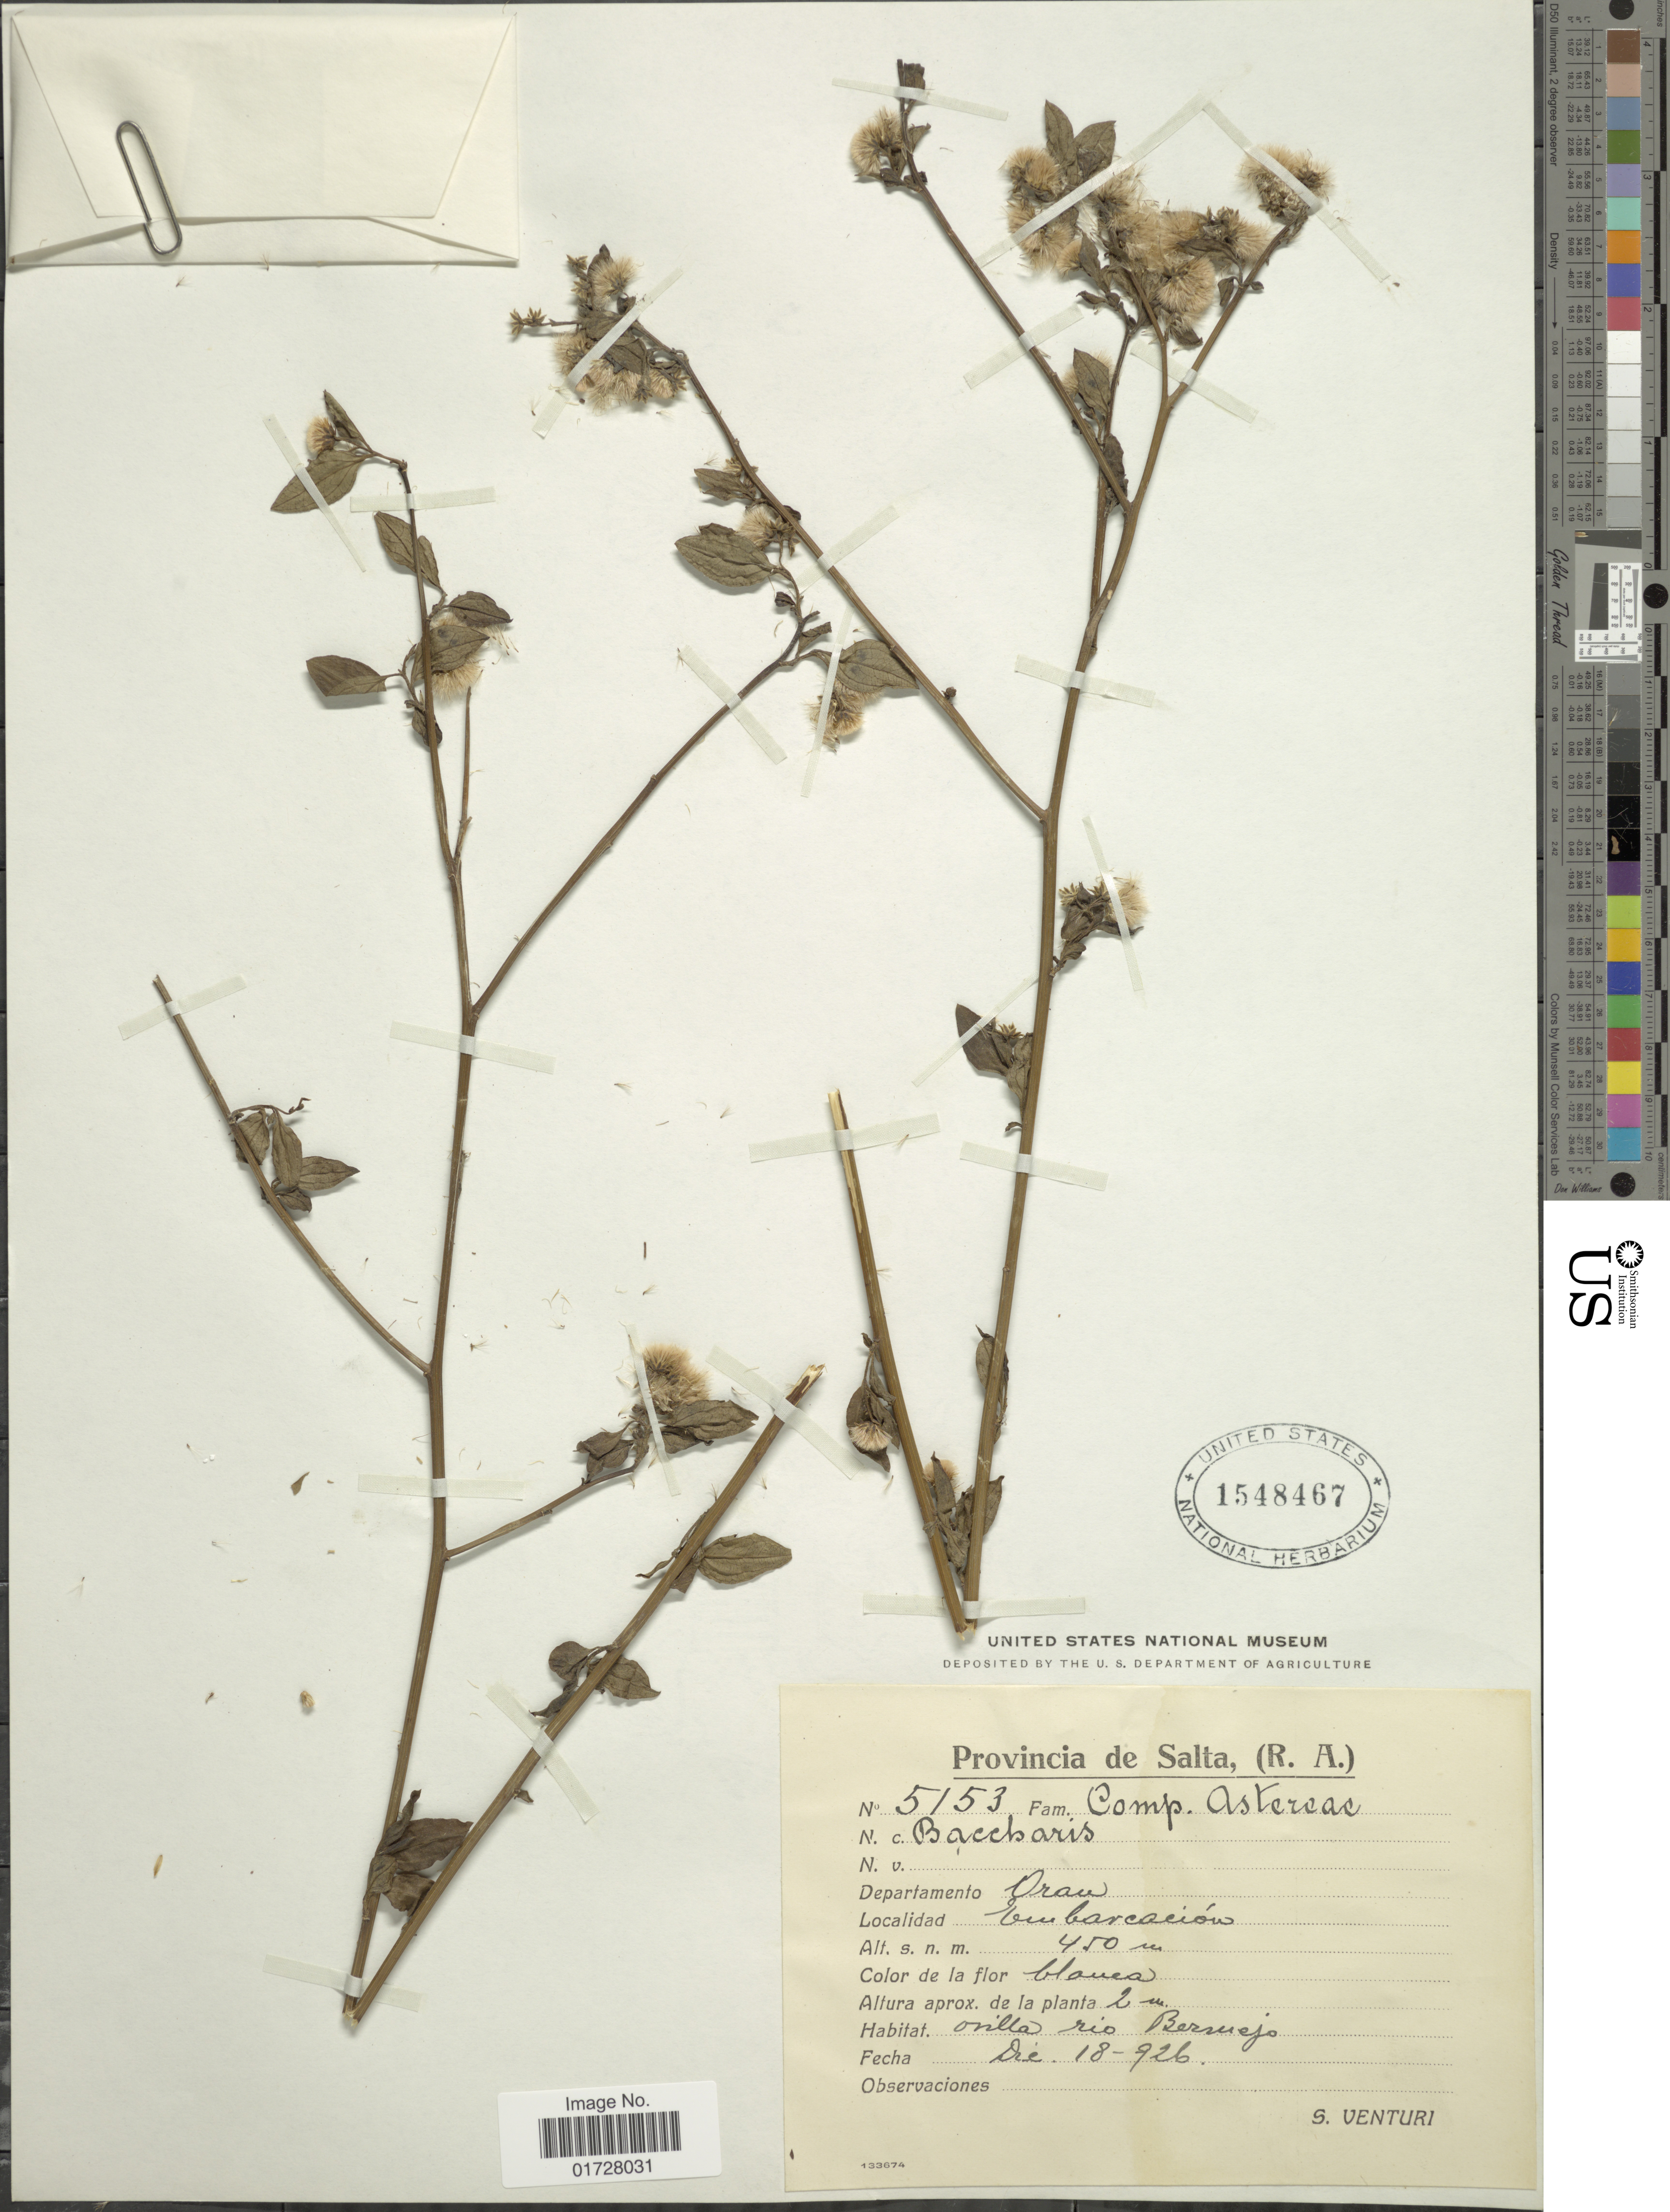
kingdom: Plantae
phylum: Tracheophyta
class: Magnoliopsida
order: Asterales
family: Asteraceae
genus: Baccharis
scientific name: Baccharis sp.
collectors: S. Venturi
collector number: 5153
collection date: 1926-12-18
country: Argentina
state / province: Salta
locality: Departamento Orau, Embarcacion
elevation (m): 450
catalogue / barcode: US 1548467